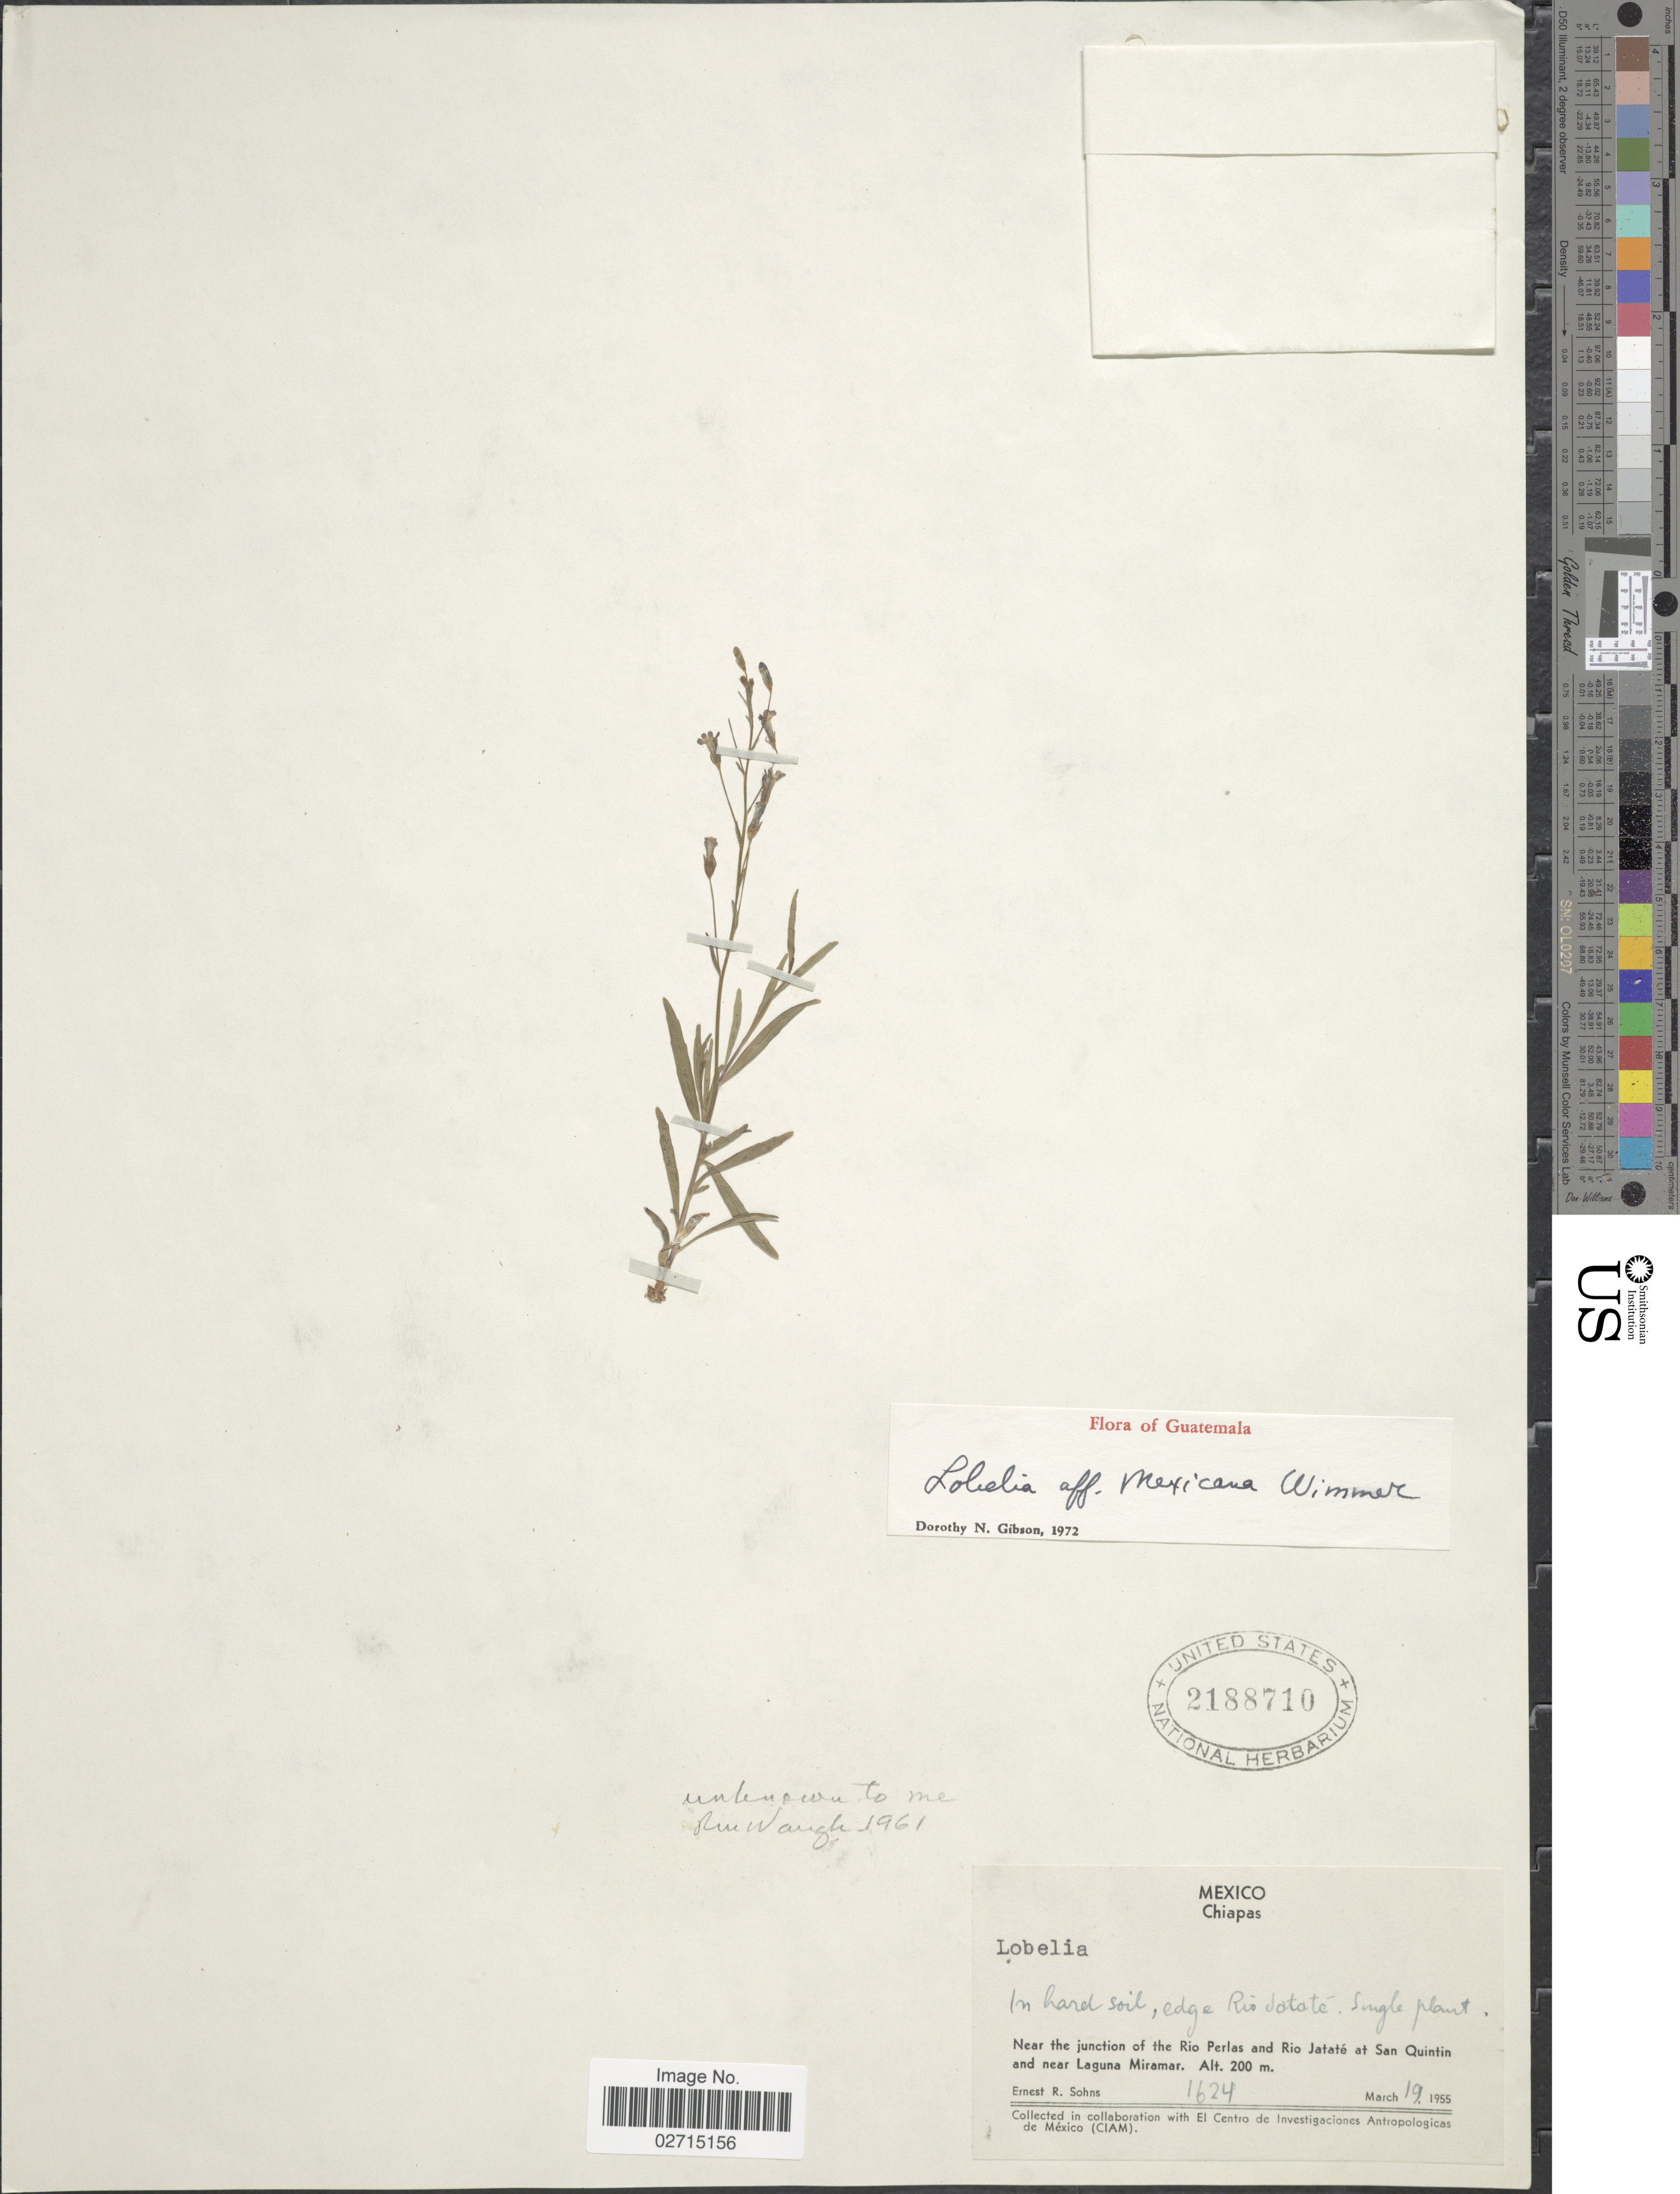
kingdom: Plantae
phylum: Tracheophyta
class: Magnoliopsida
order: Asterales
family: Campanulaceae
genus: Lobelia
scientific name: Lobelia mexicana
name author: E. Wimm.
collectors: E. R. Sohns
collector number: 1624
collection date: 1955-03-19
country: Mexico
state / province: Chiapas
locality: Edge Rio Jataté, Near the junction of the Rio Perlas and Rio Jataté at San Quintin and near Laguna Miramar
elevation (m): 200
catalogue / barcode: US 2188710